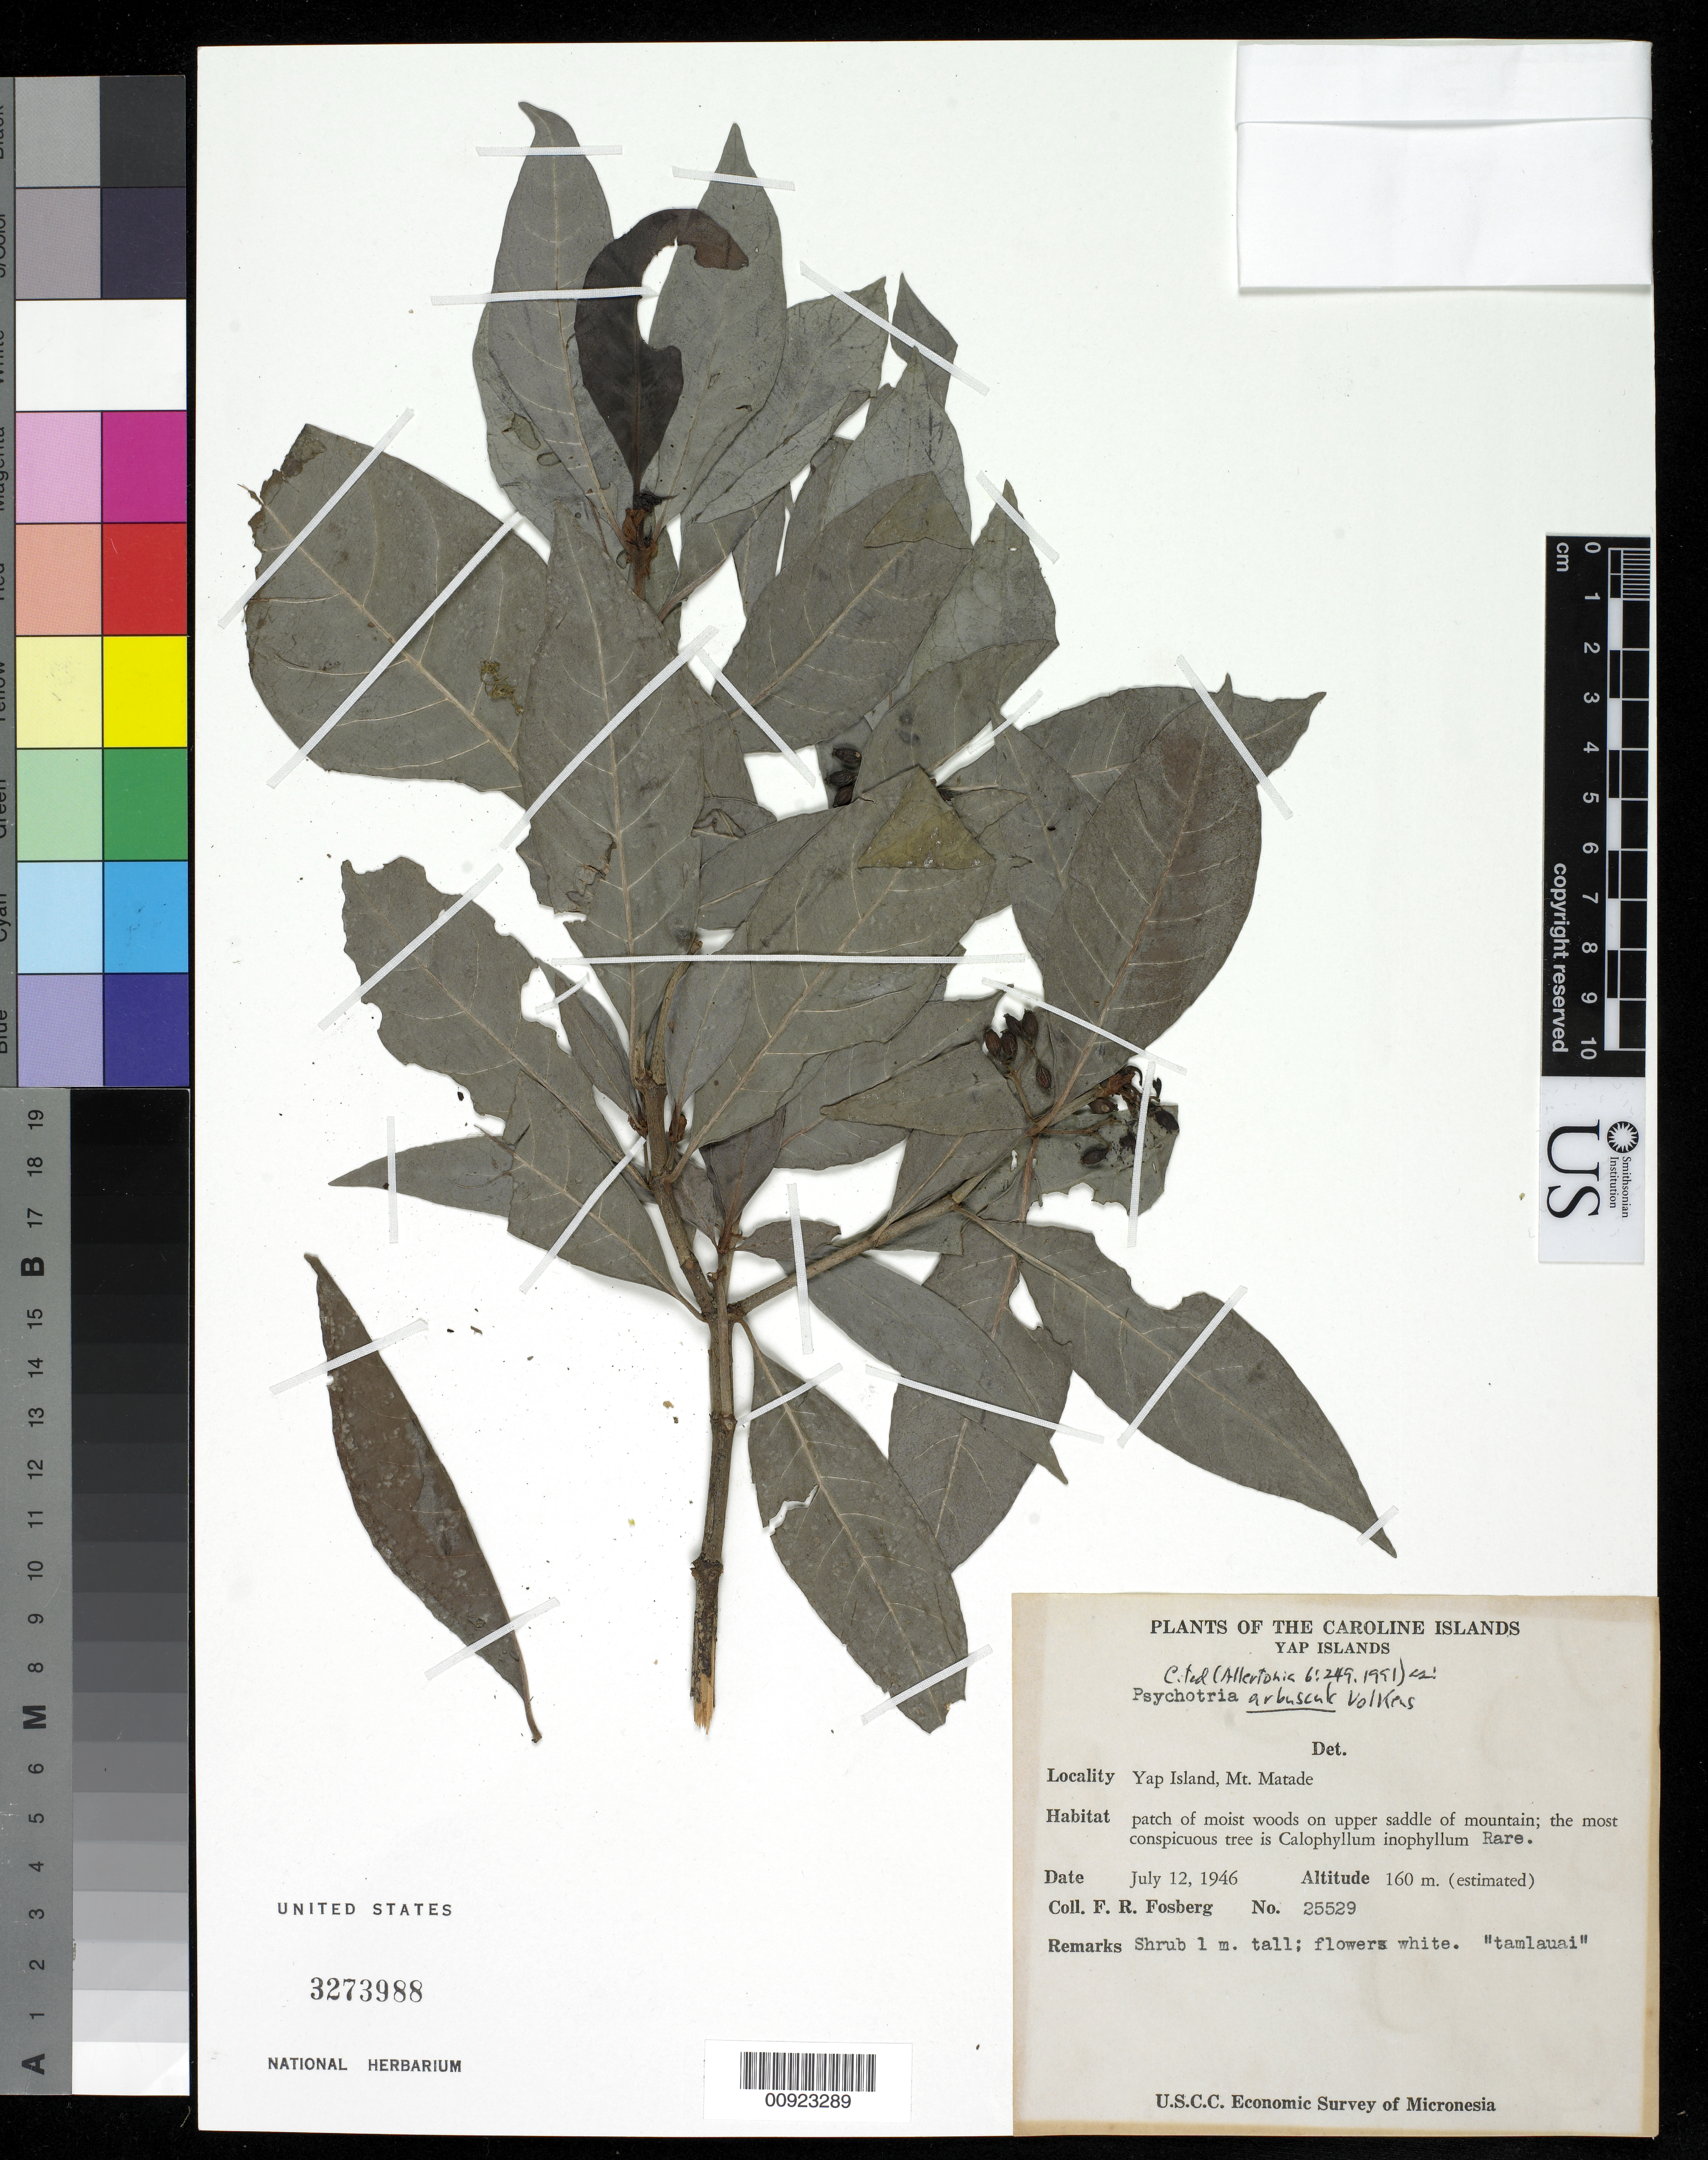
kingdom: Plantae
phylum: Tracheophyta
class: Magnoliopsida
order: Gentianales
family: Rubiaceae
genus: Psychotria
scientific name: Psychotria arbuscula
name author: Volkens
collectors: F. R. Fosberg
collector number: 25529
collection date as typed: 12 Jul 1946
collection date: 1946-07-12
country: Micronesia, Federated States of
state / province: Yap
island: Yap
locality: Mt. Matade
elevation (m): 160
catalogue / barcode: US 3273988